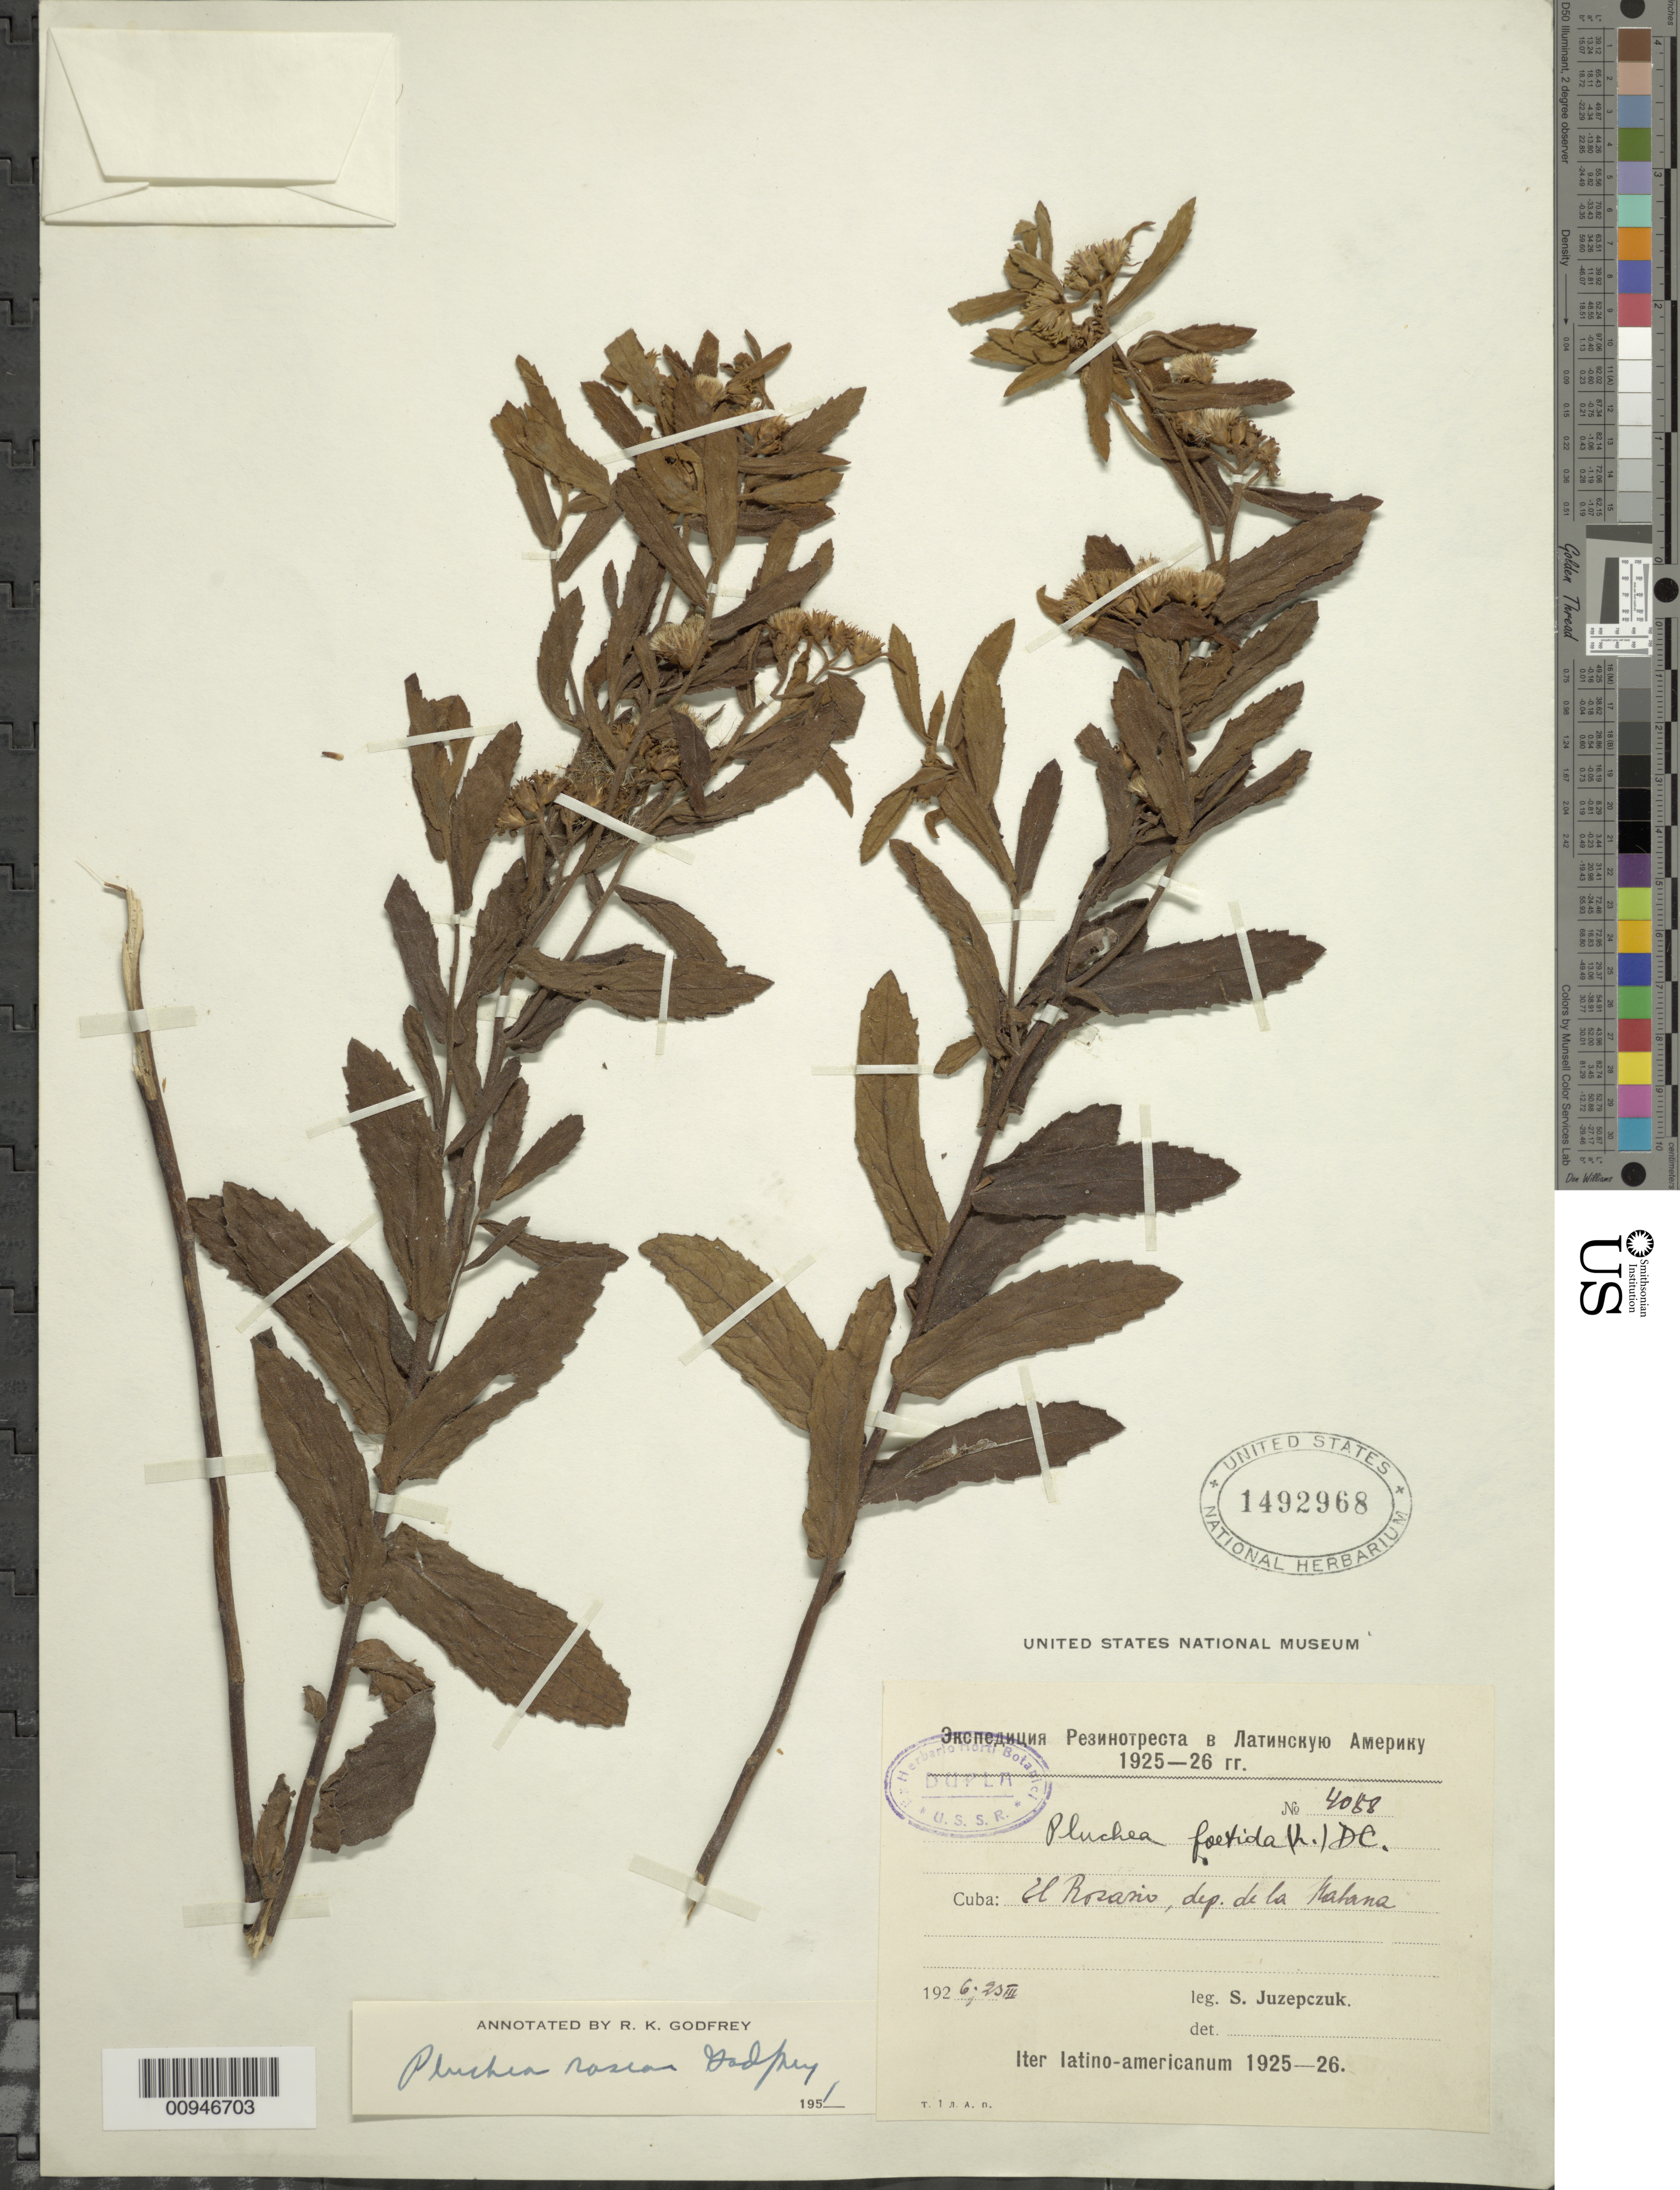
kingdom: Plantae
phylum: Tracheophyta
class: Magnoliopsida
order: Asterales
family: Asteraceae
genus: Pluchea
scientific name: Pluchea rosea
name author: R.K. Godfrey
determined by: Godfrey, R. K.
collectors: S. V. Juzepczuk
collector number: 4088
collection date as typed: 23 Mar 1926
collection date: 1926-03-23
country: Cuba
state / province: La Habana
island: Cuba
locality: El Rosario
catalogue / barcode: US 1492968